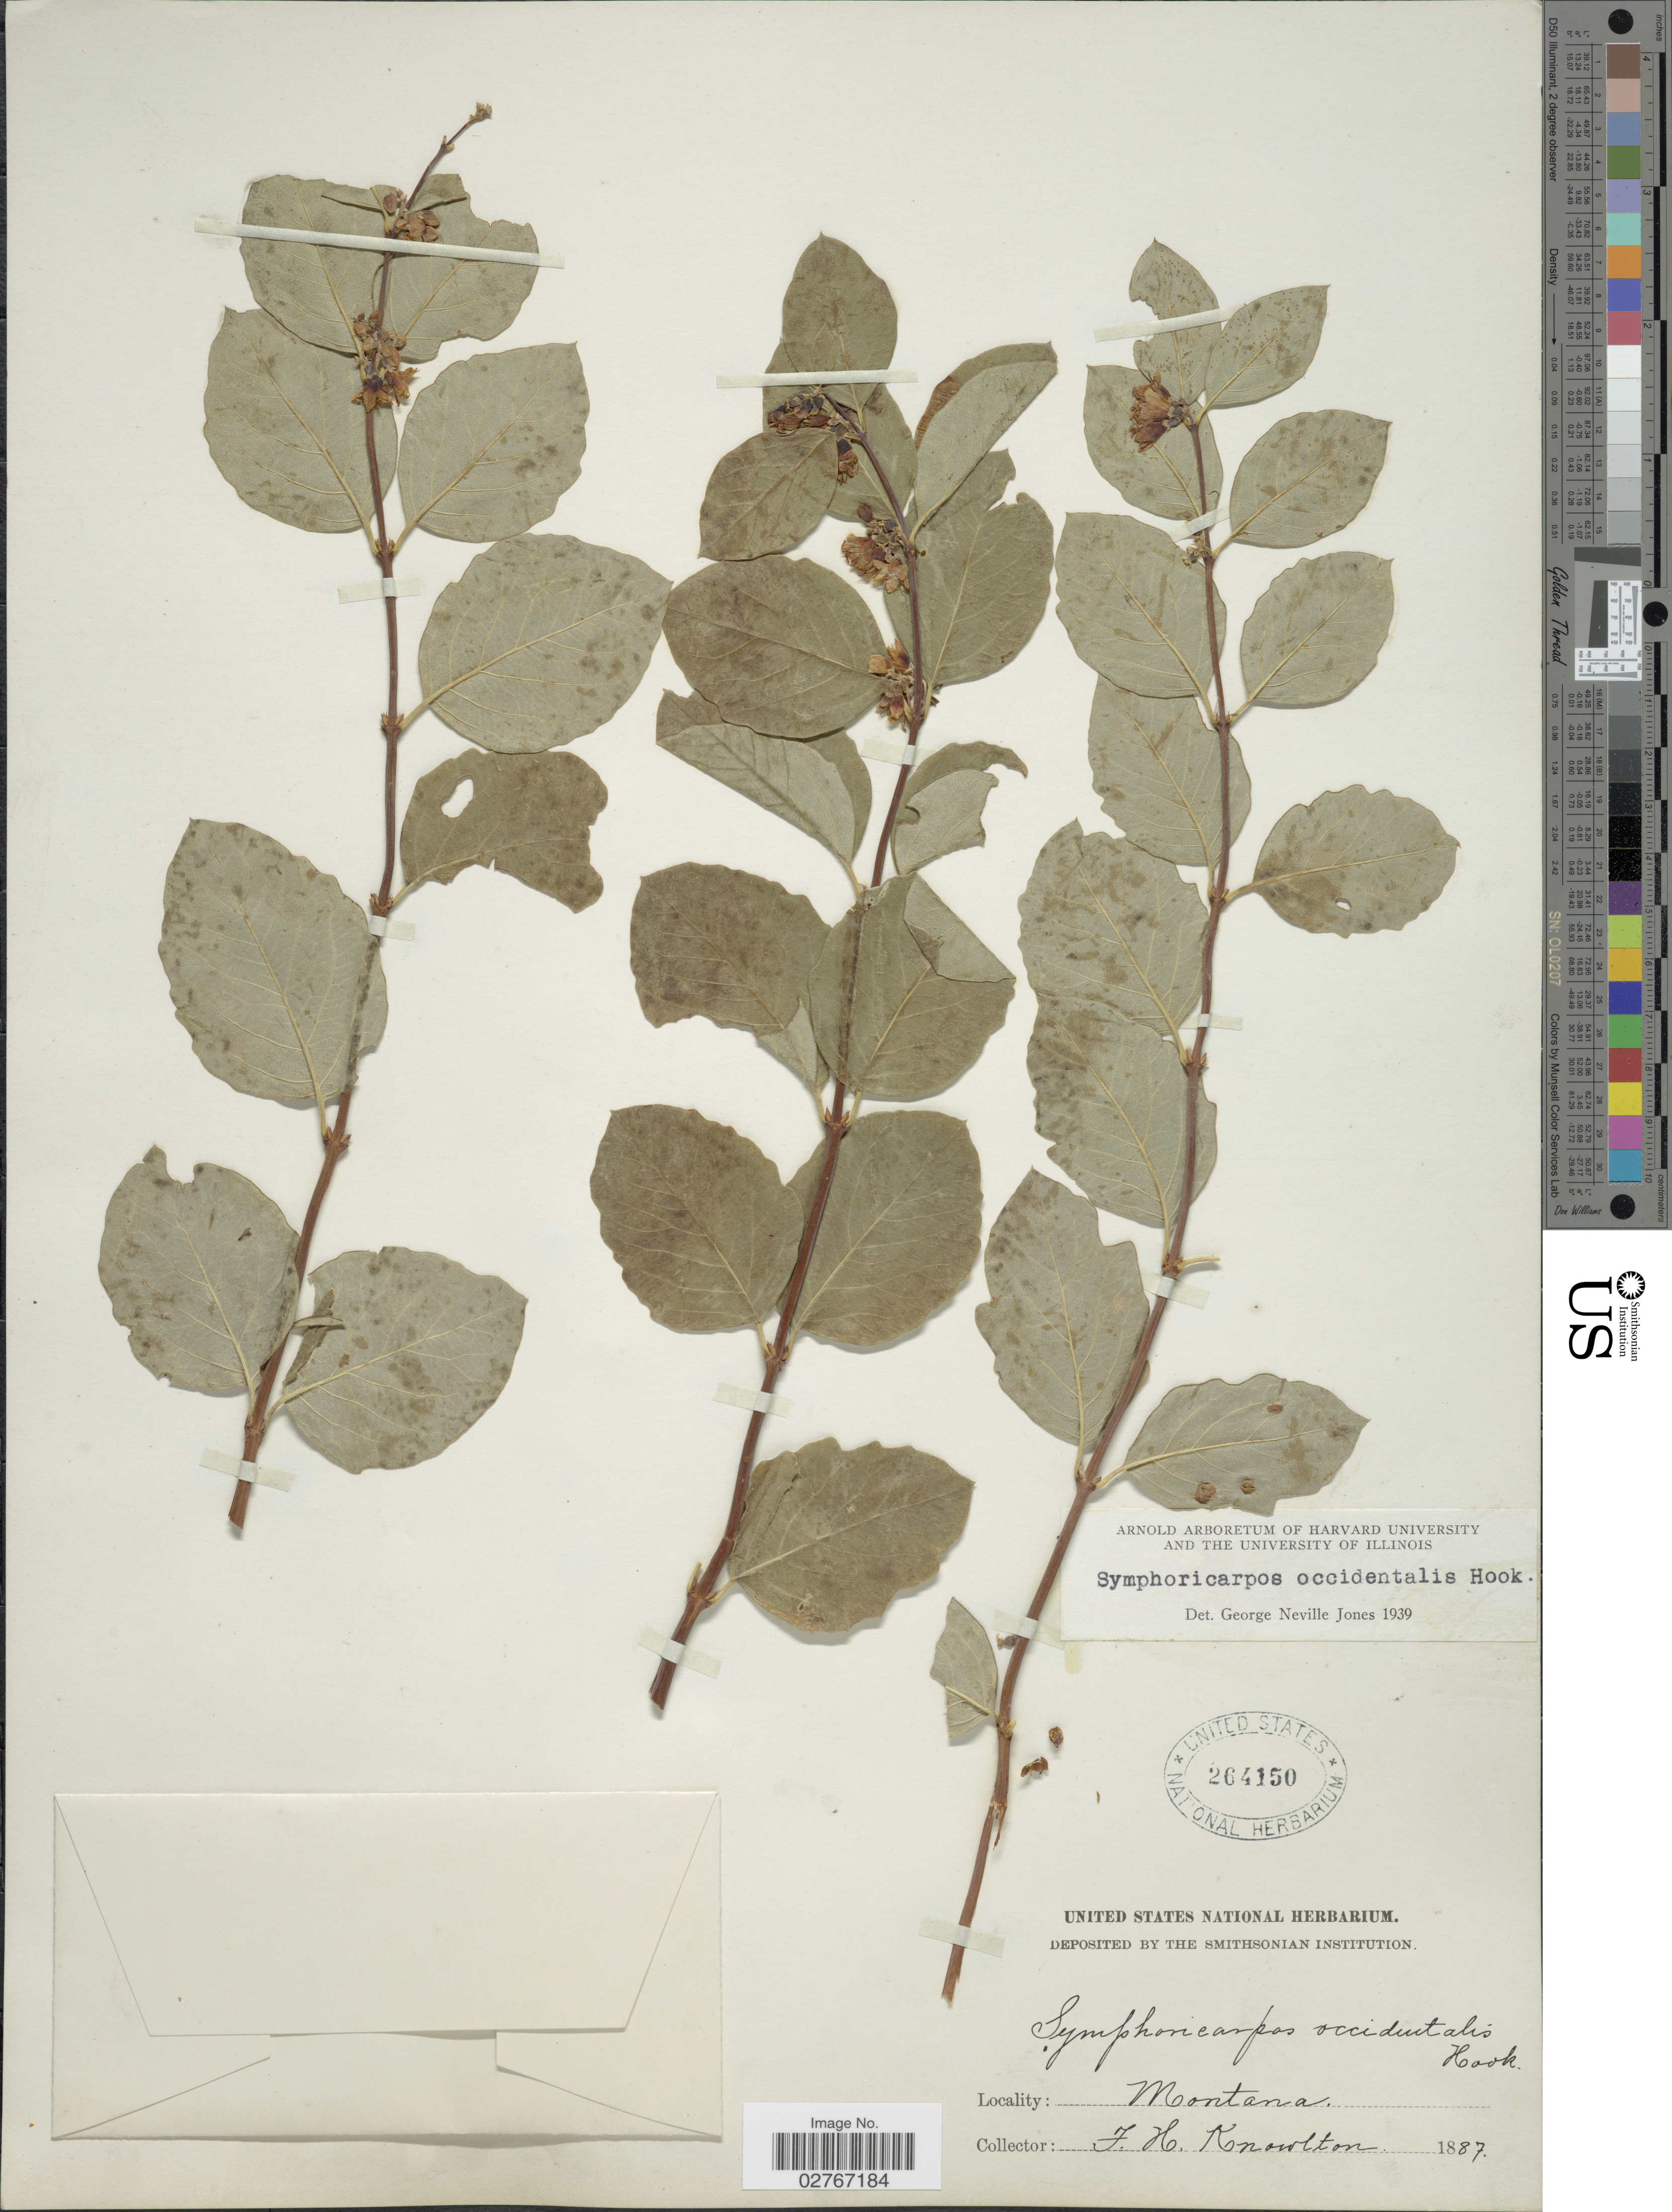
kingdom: Plantae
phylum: Tracheophyta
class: Magnoliopsida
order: Dipsacales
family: Caprifoliaceae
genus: Symphoricarpos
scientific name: Symphoricarpos occidentalis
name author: (R. Br.) Hook.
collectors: F. H. Knowlton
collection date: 1887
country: United States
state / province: Montana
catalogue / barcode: US 264150